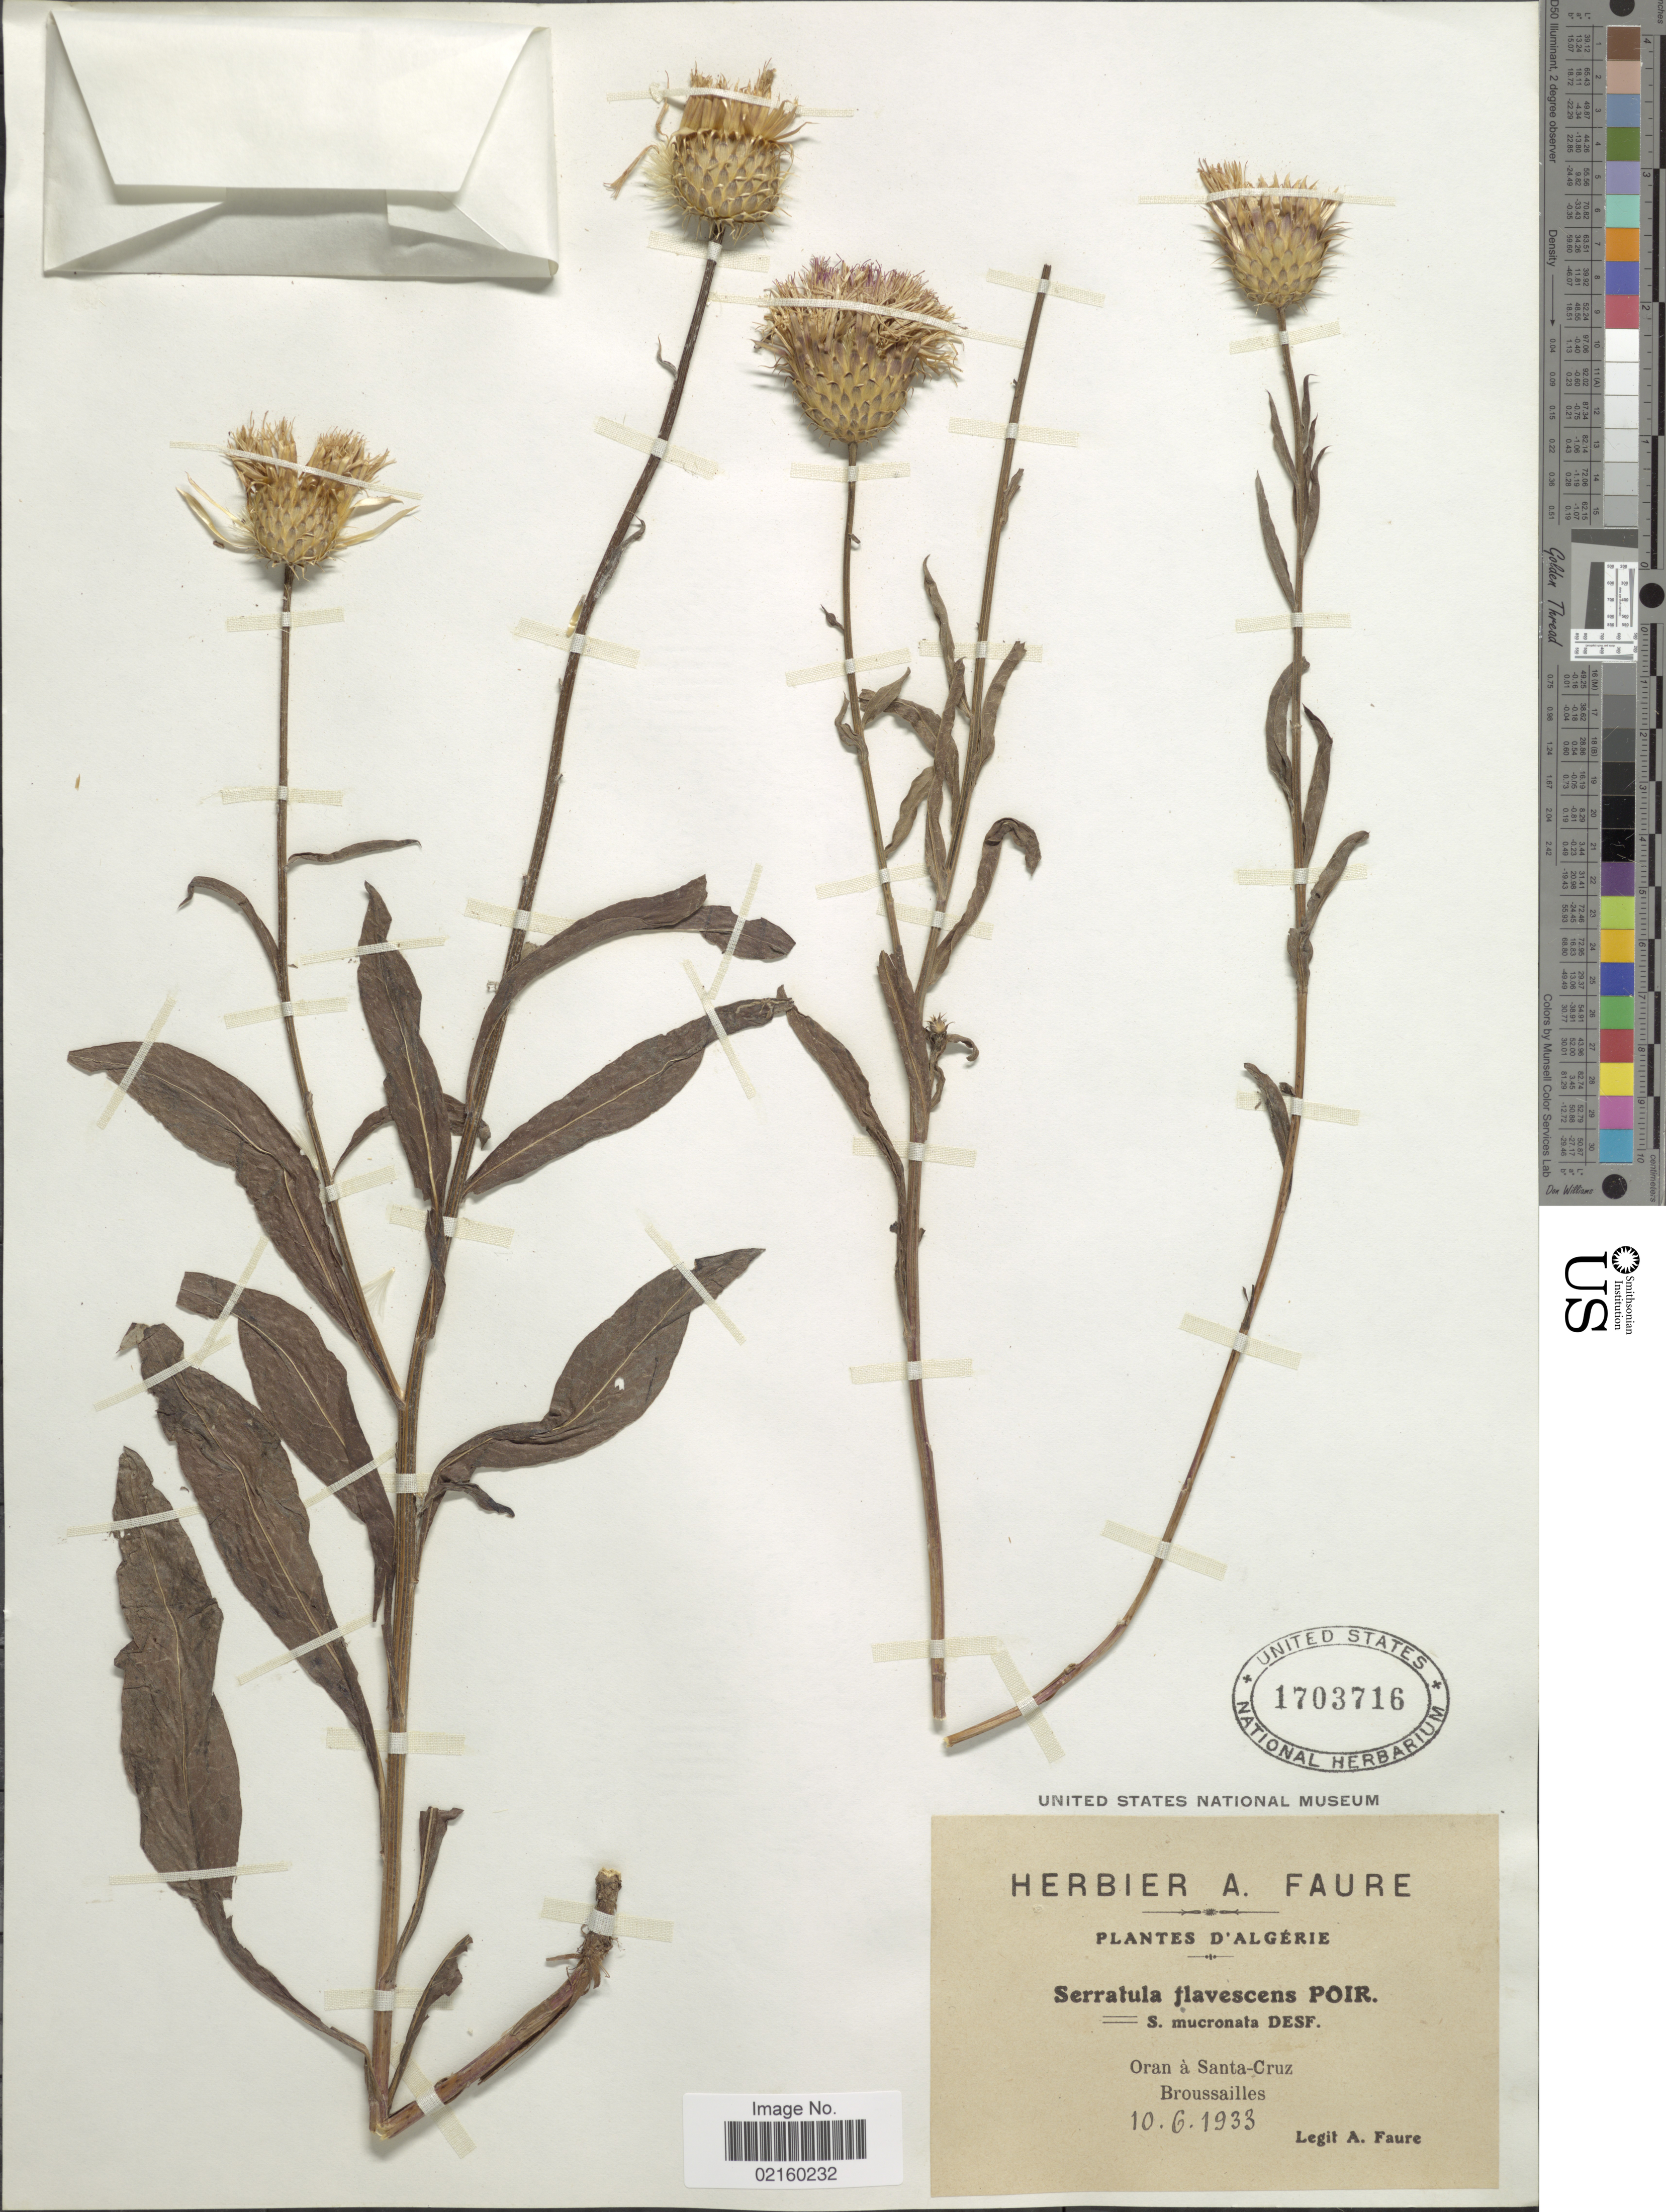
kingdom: Plantae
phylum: Tracheophyta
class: Magnoliopsida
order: Asterales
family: Asteraceae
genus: Klasea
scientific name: Klasea flavescens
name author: (L.) Holub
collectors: A. Faure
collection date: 1933-06-10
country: Algeria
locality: Oran a Santa-Cruz, Broussailles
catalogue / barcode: US 1703716